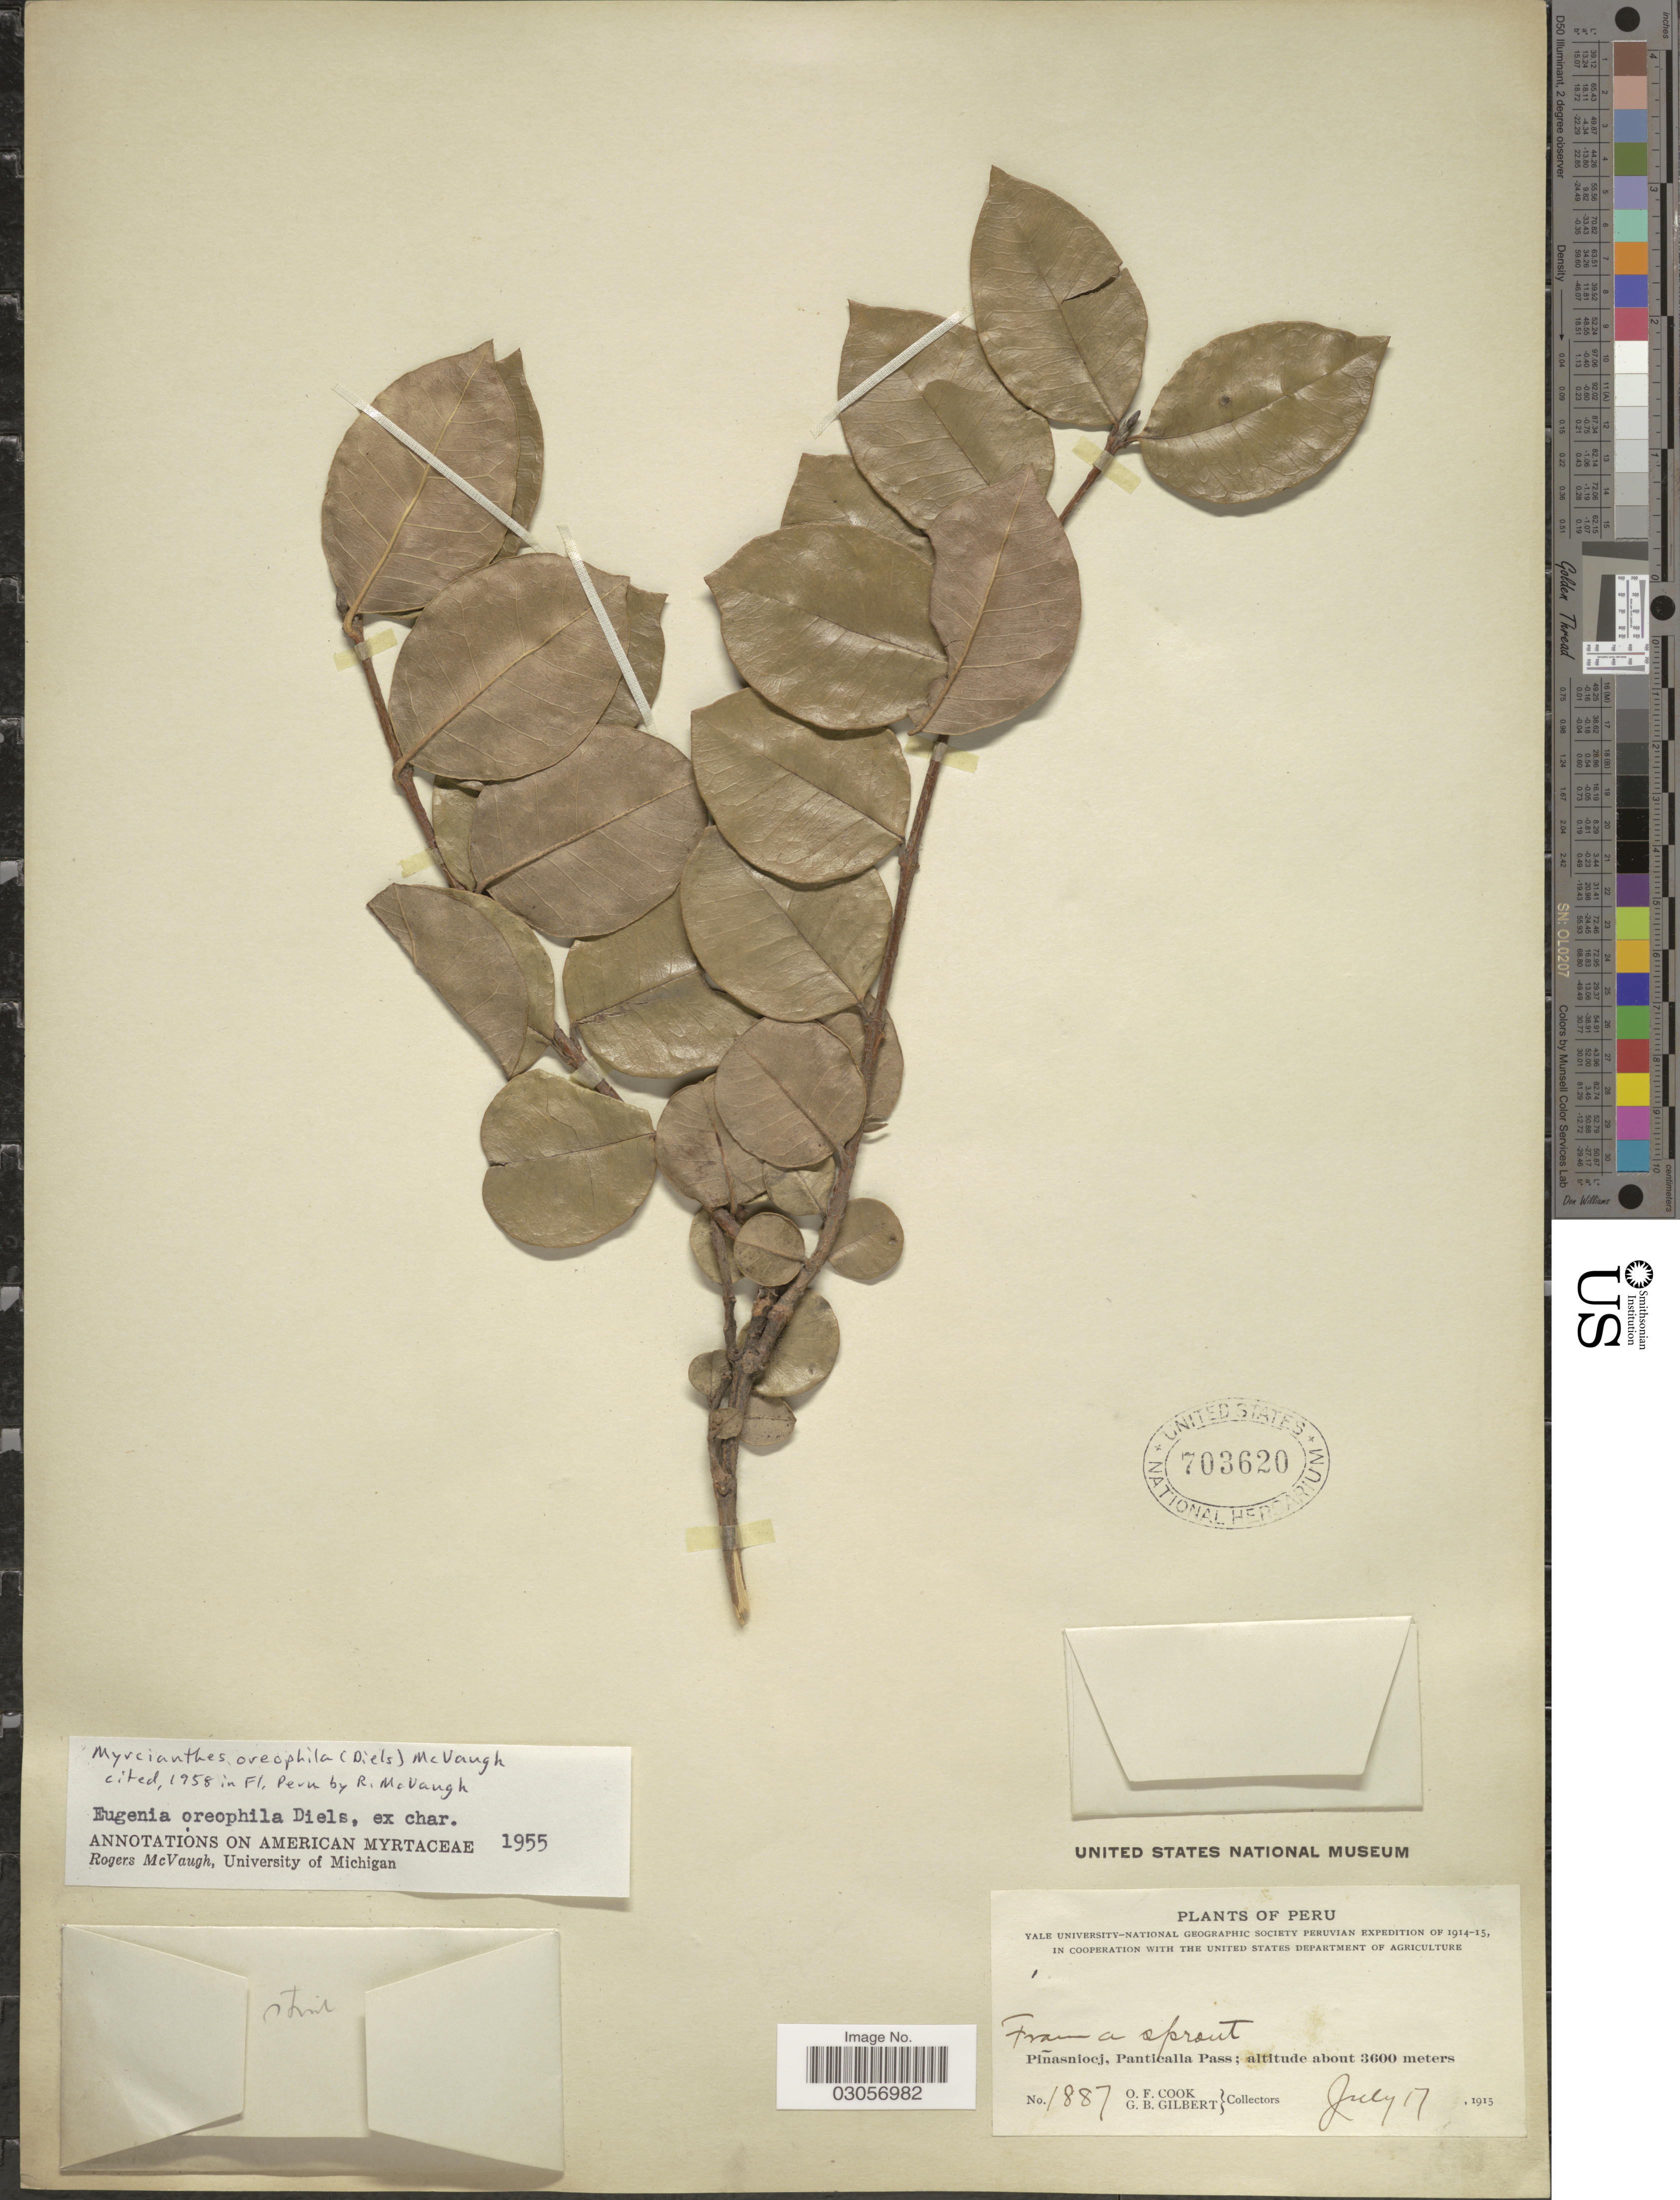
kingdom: Plantae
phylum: Tracheophyta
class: Magnoliopsida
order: Myrtales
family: Myrtaceae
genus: Myrcianthes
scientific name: Myrcianthes oreophila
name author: (Diels) McVaugh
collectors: O. F. Cook & G. B. Gilbert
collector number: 1887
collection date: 1915-07-17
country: Peru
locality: Piñasiocj, Panticalla Pass.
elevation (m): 3600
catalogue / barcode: US 703620